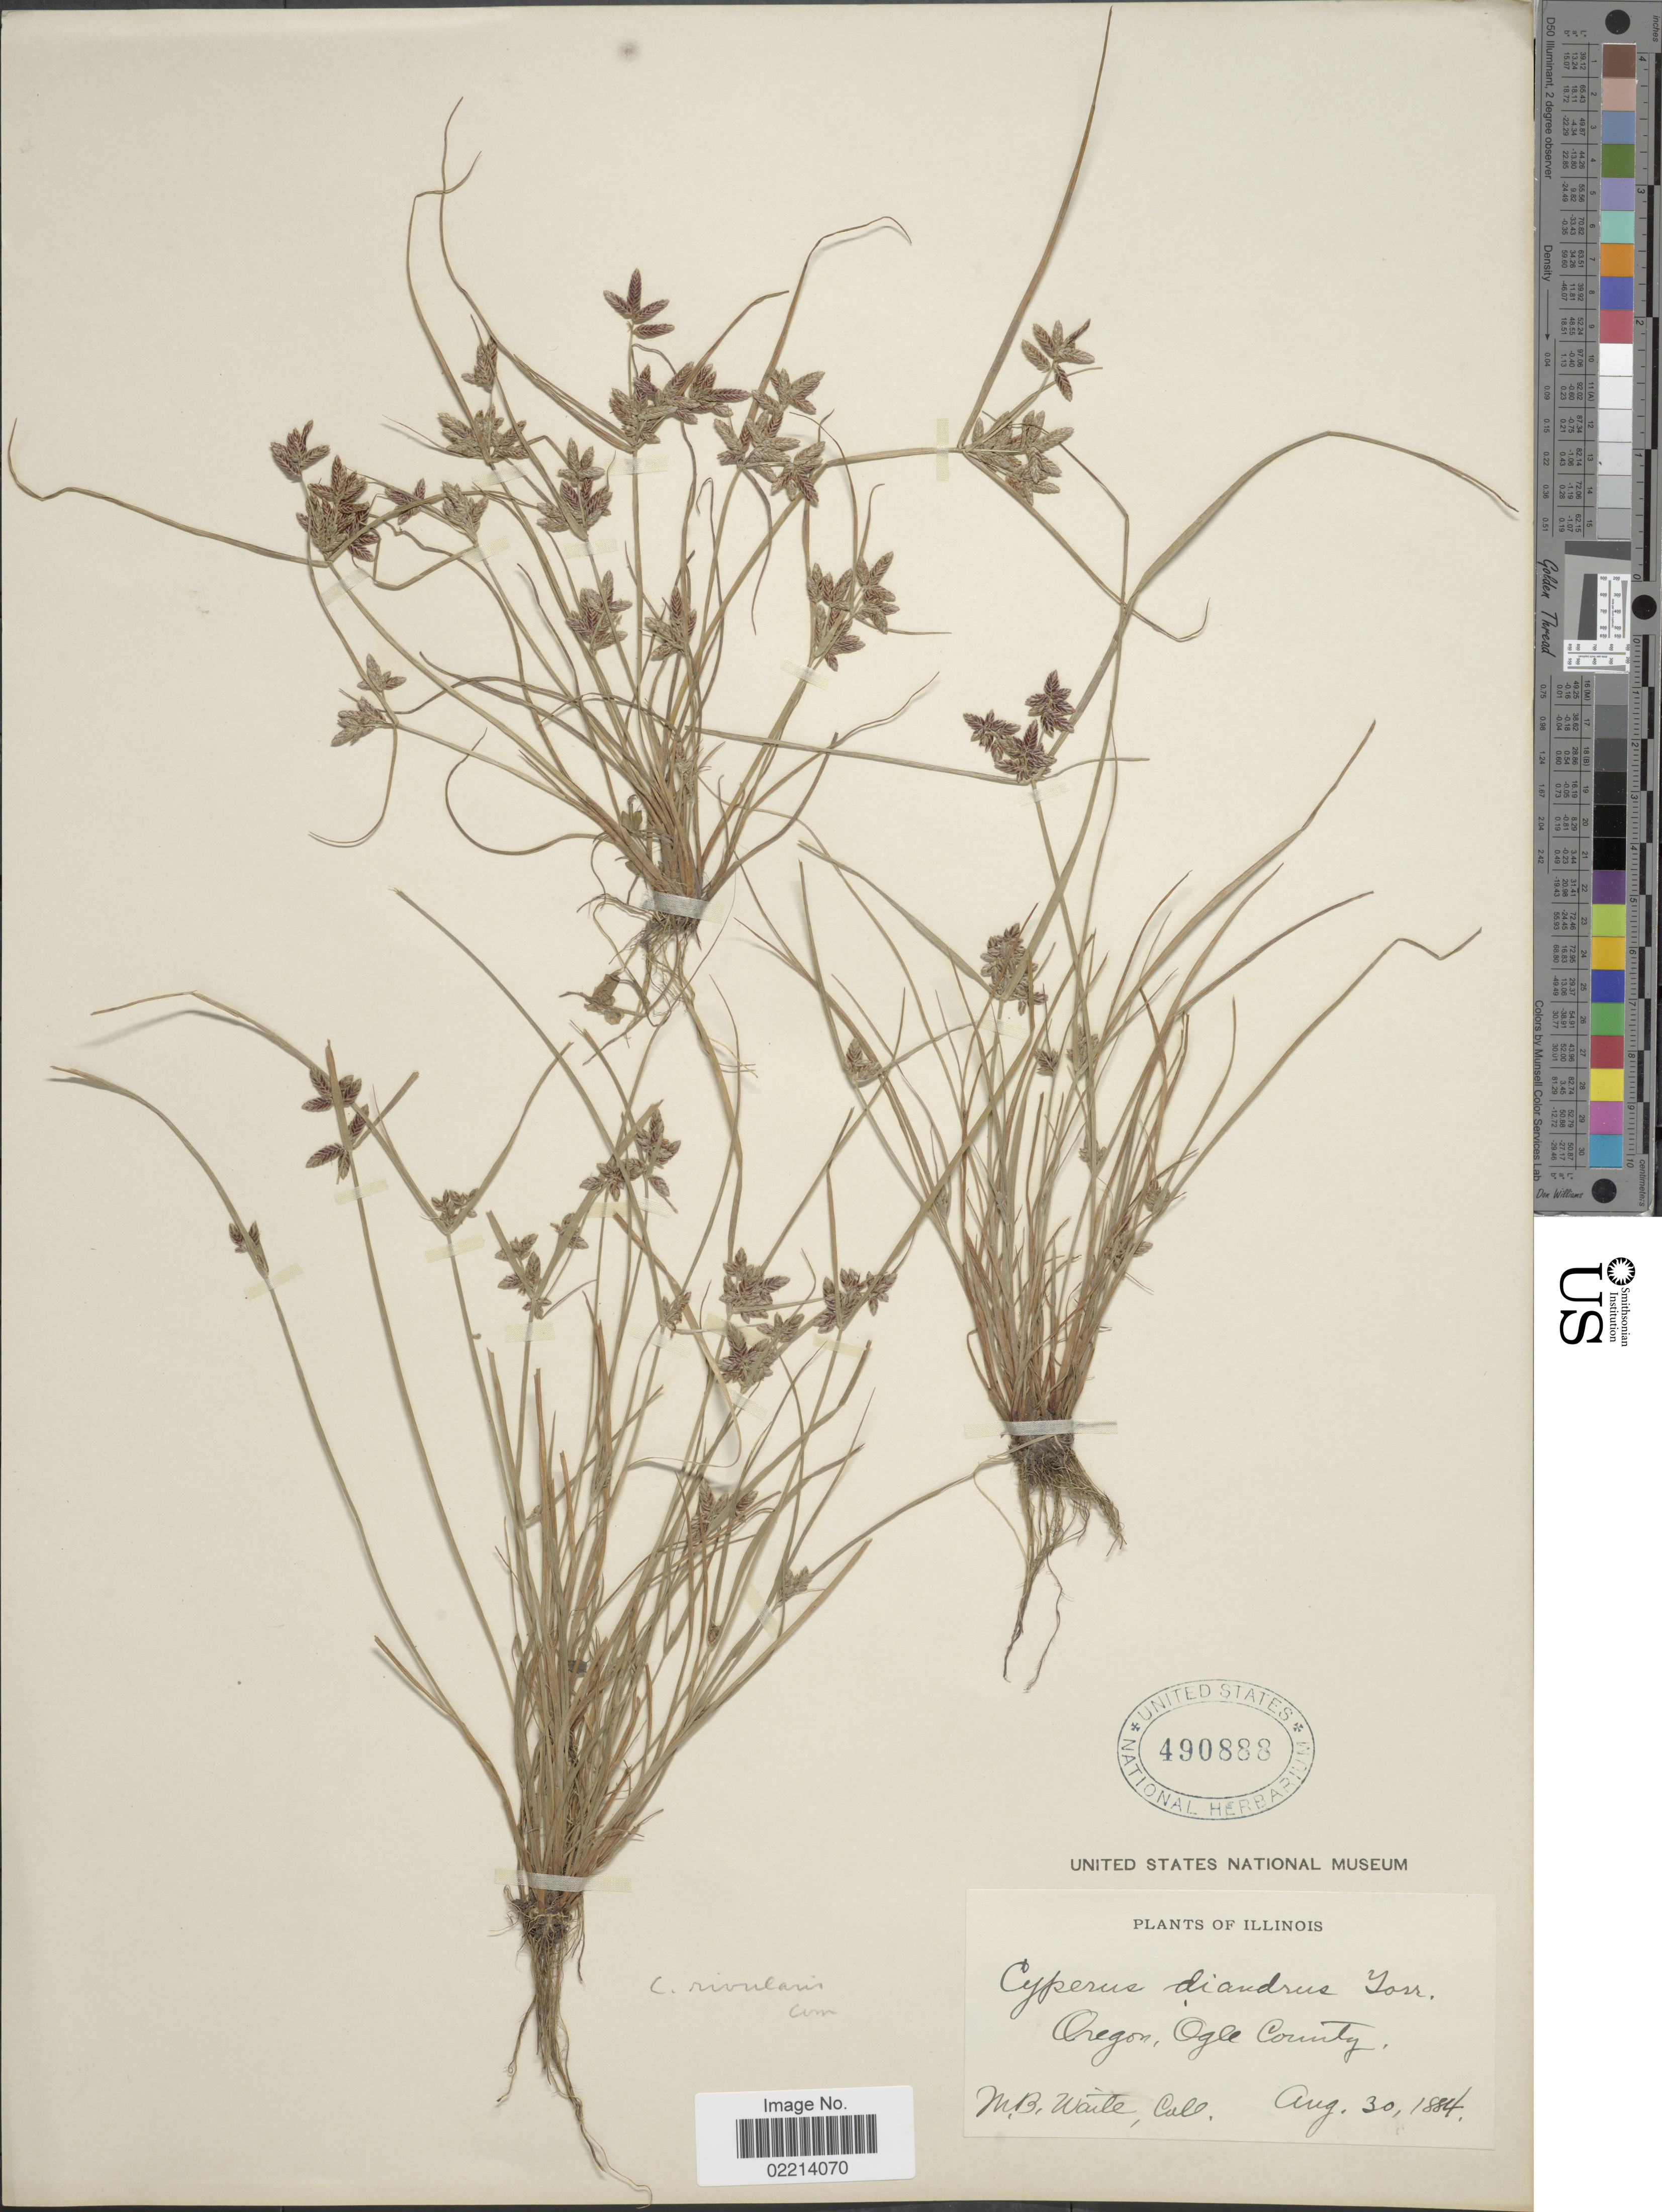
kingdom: Plantae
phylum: Tracheophyta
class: Liliopsida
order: Poales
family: Cyperaceae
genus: Cyperus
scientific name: Cyperus bipartitus Torr.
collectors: M. B. Waite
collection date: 1884-08-30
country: United States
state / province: Oregon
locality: Ogle County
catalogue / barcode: US 490888